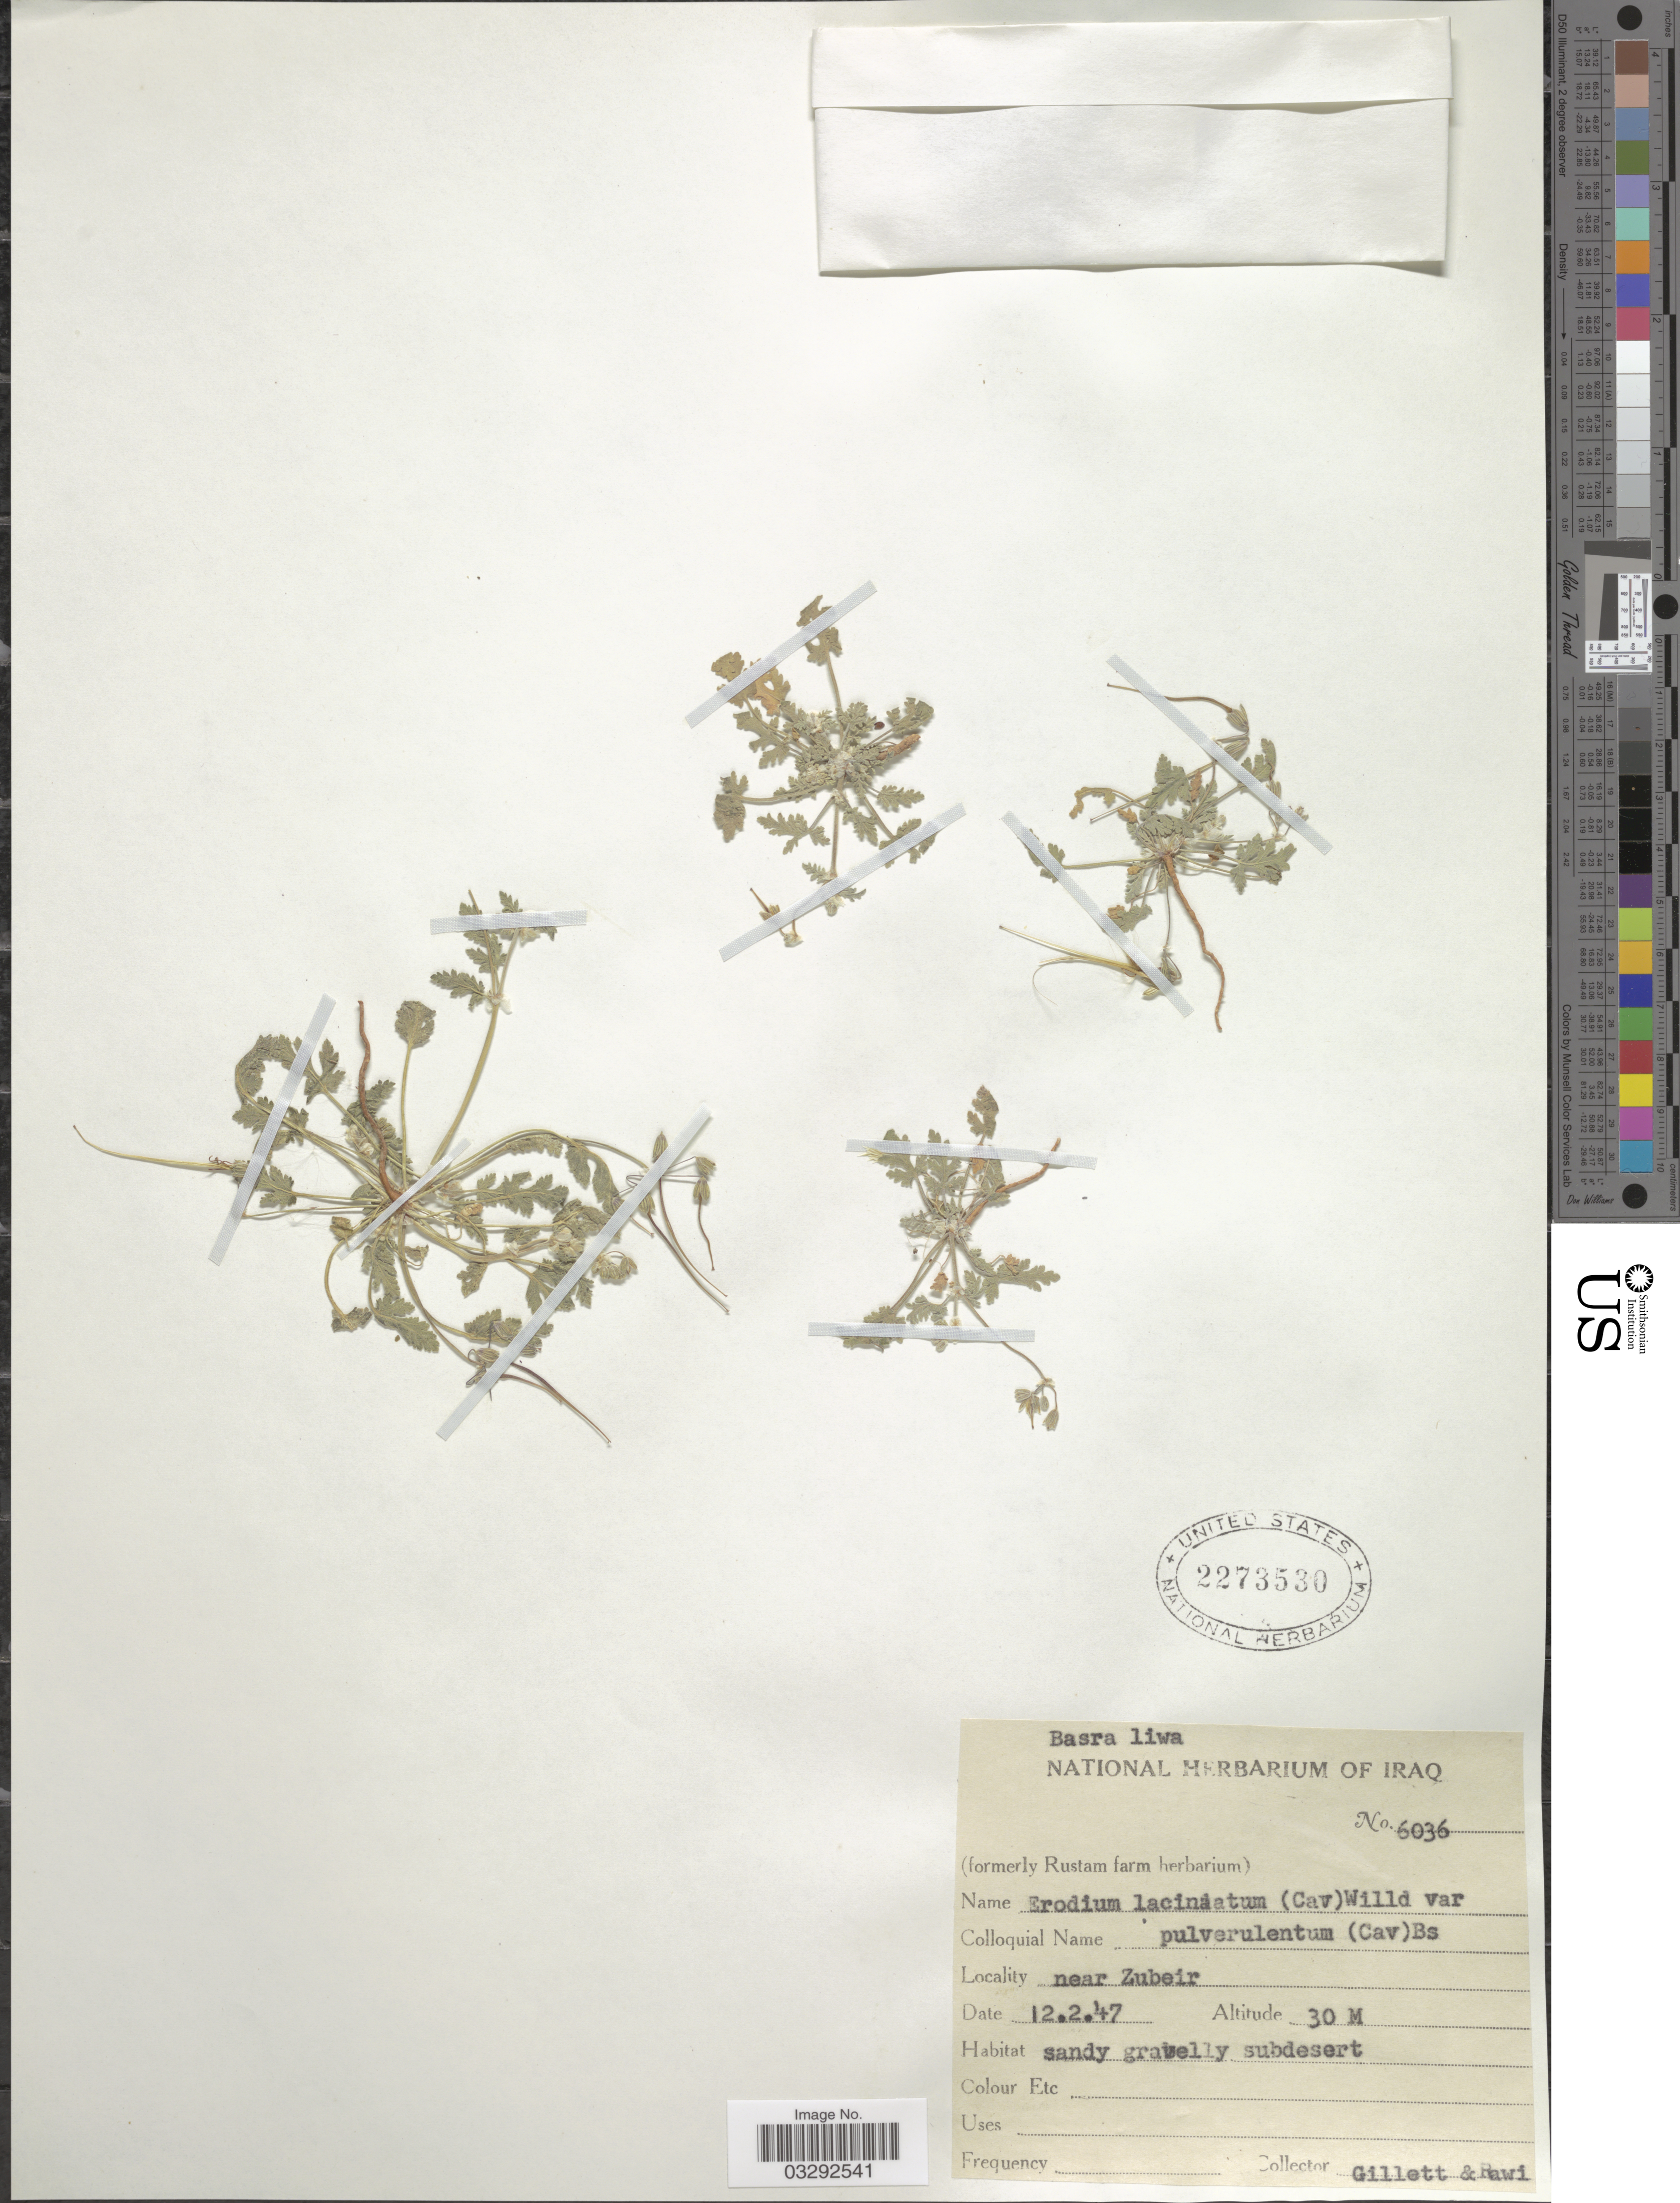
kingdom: Plantae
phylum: Tracheophyta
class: Magnoliopsida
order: Geraniales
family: Geraniaceae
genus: Erodium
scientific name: Erodium pulverulentum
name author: Willd.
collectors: Gillett, -- & -. Rawi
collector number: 6036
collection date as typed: Transcribed d/m/y: 12/2/47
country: Iraq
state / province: Al Basrah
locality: Basra liwa. Near Zubeir.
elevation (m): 30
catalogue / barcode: US 2273530